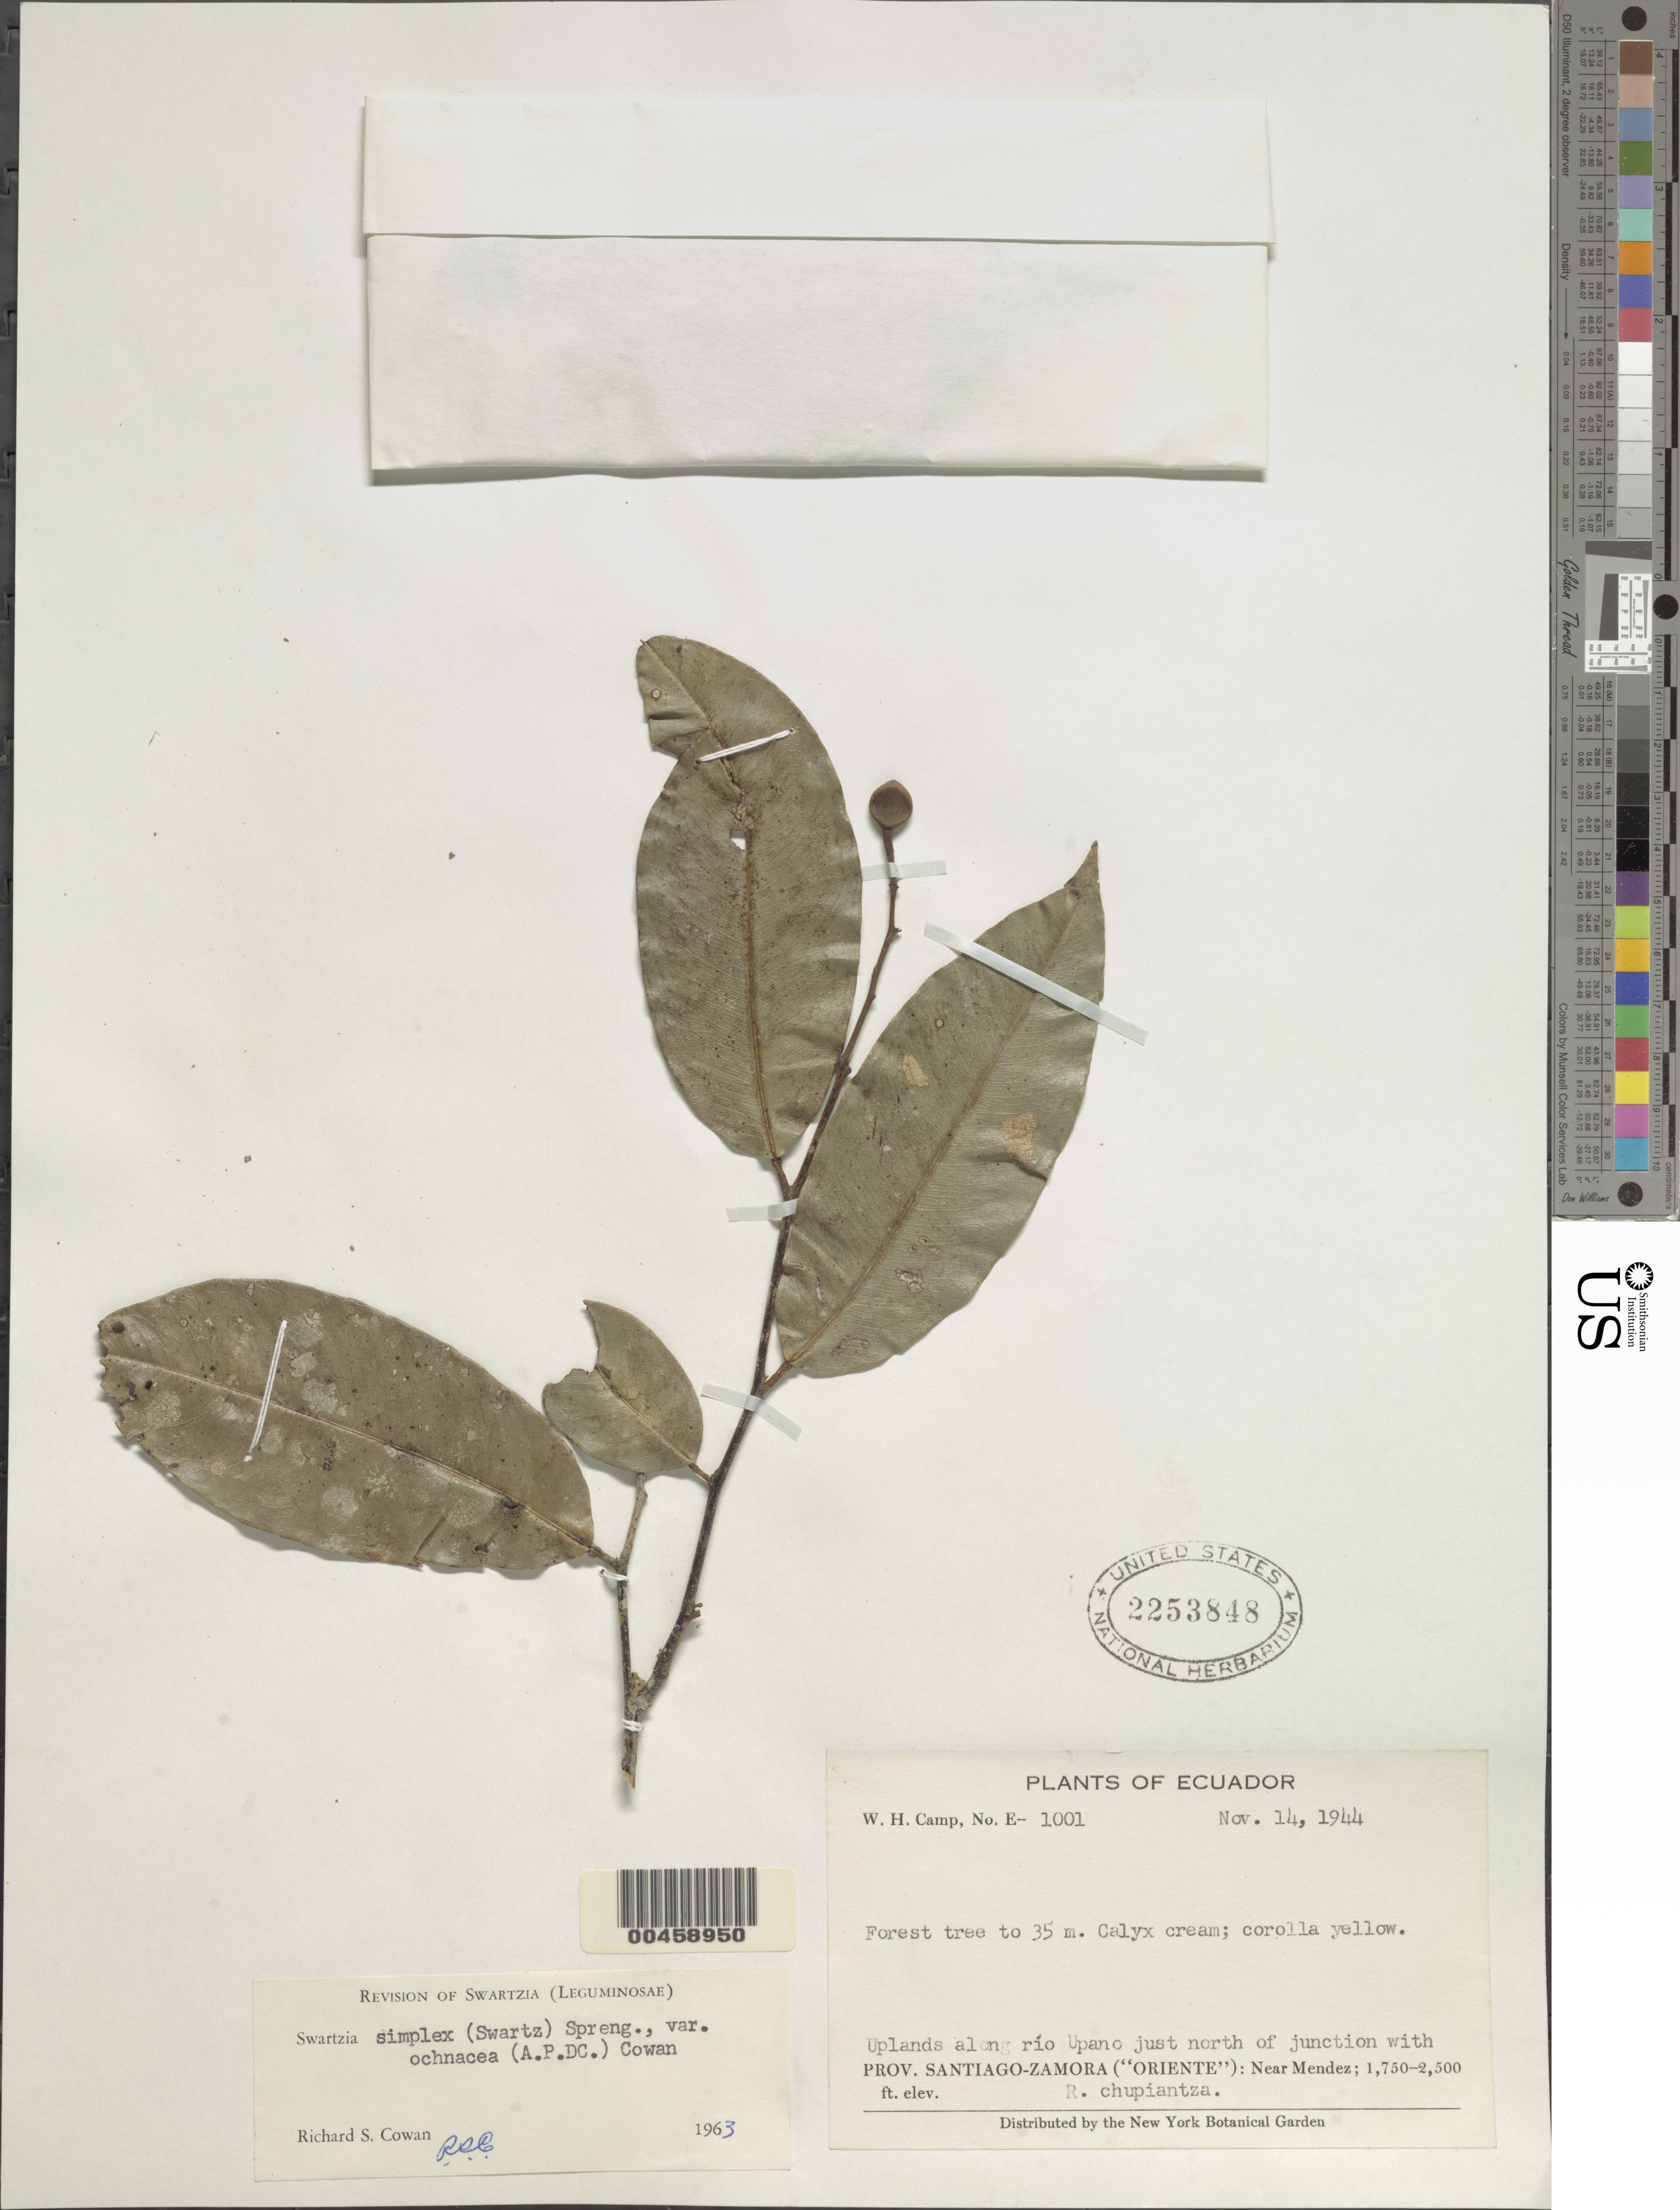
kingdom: Plantae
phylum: Tracheophyta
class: Magnoliopsida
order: Fabales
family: Fabaceae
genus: Swartzia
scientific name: Swartzia simplex var. ochnacea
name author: (DC.) R.S. Cowan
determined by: Cowan, R. S.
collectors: W. H. Camp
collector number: E-1001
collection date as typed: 14 Nov 1944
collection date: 1944-11-14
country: Ecuador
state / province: Morona-Santiago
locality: Mendez, near; along Rio upano just N of junct. with Rio chupianza; Prov. Santiago-Zamora ("oriente")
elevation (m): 533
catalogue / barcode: US 2253848